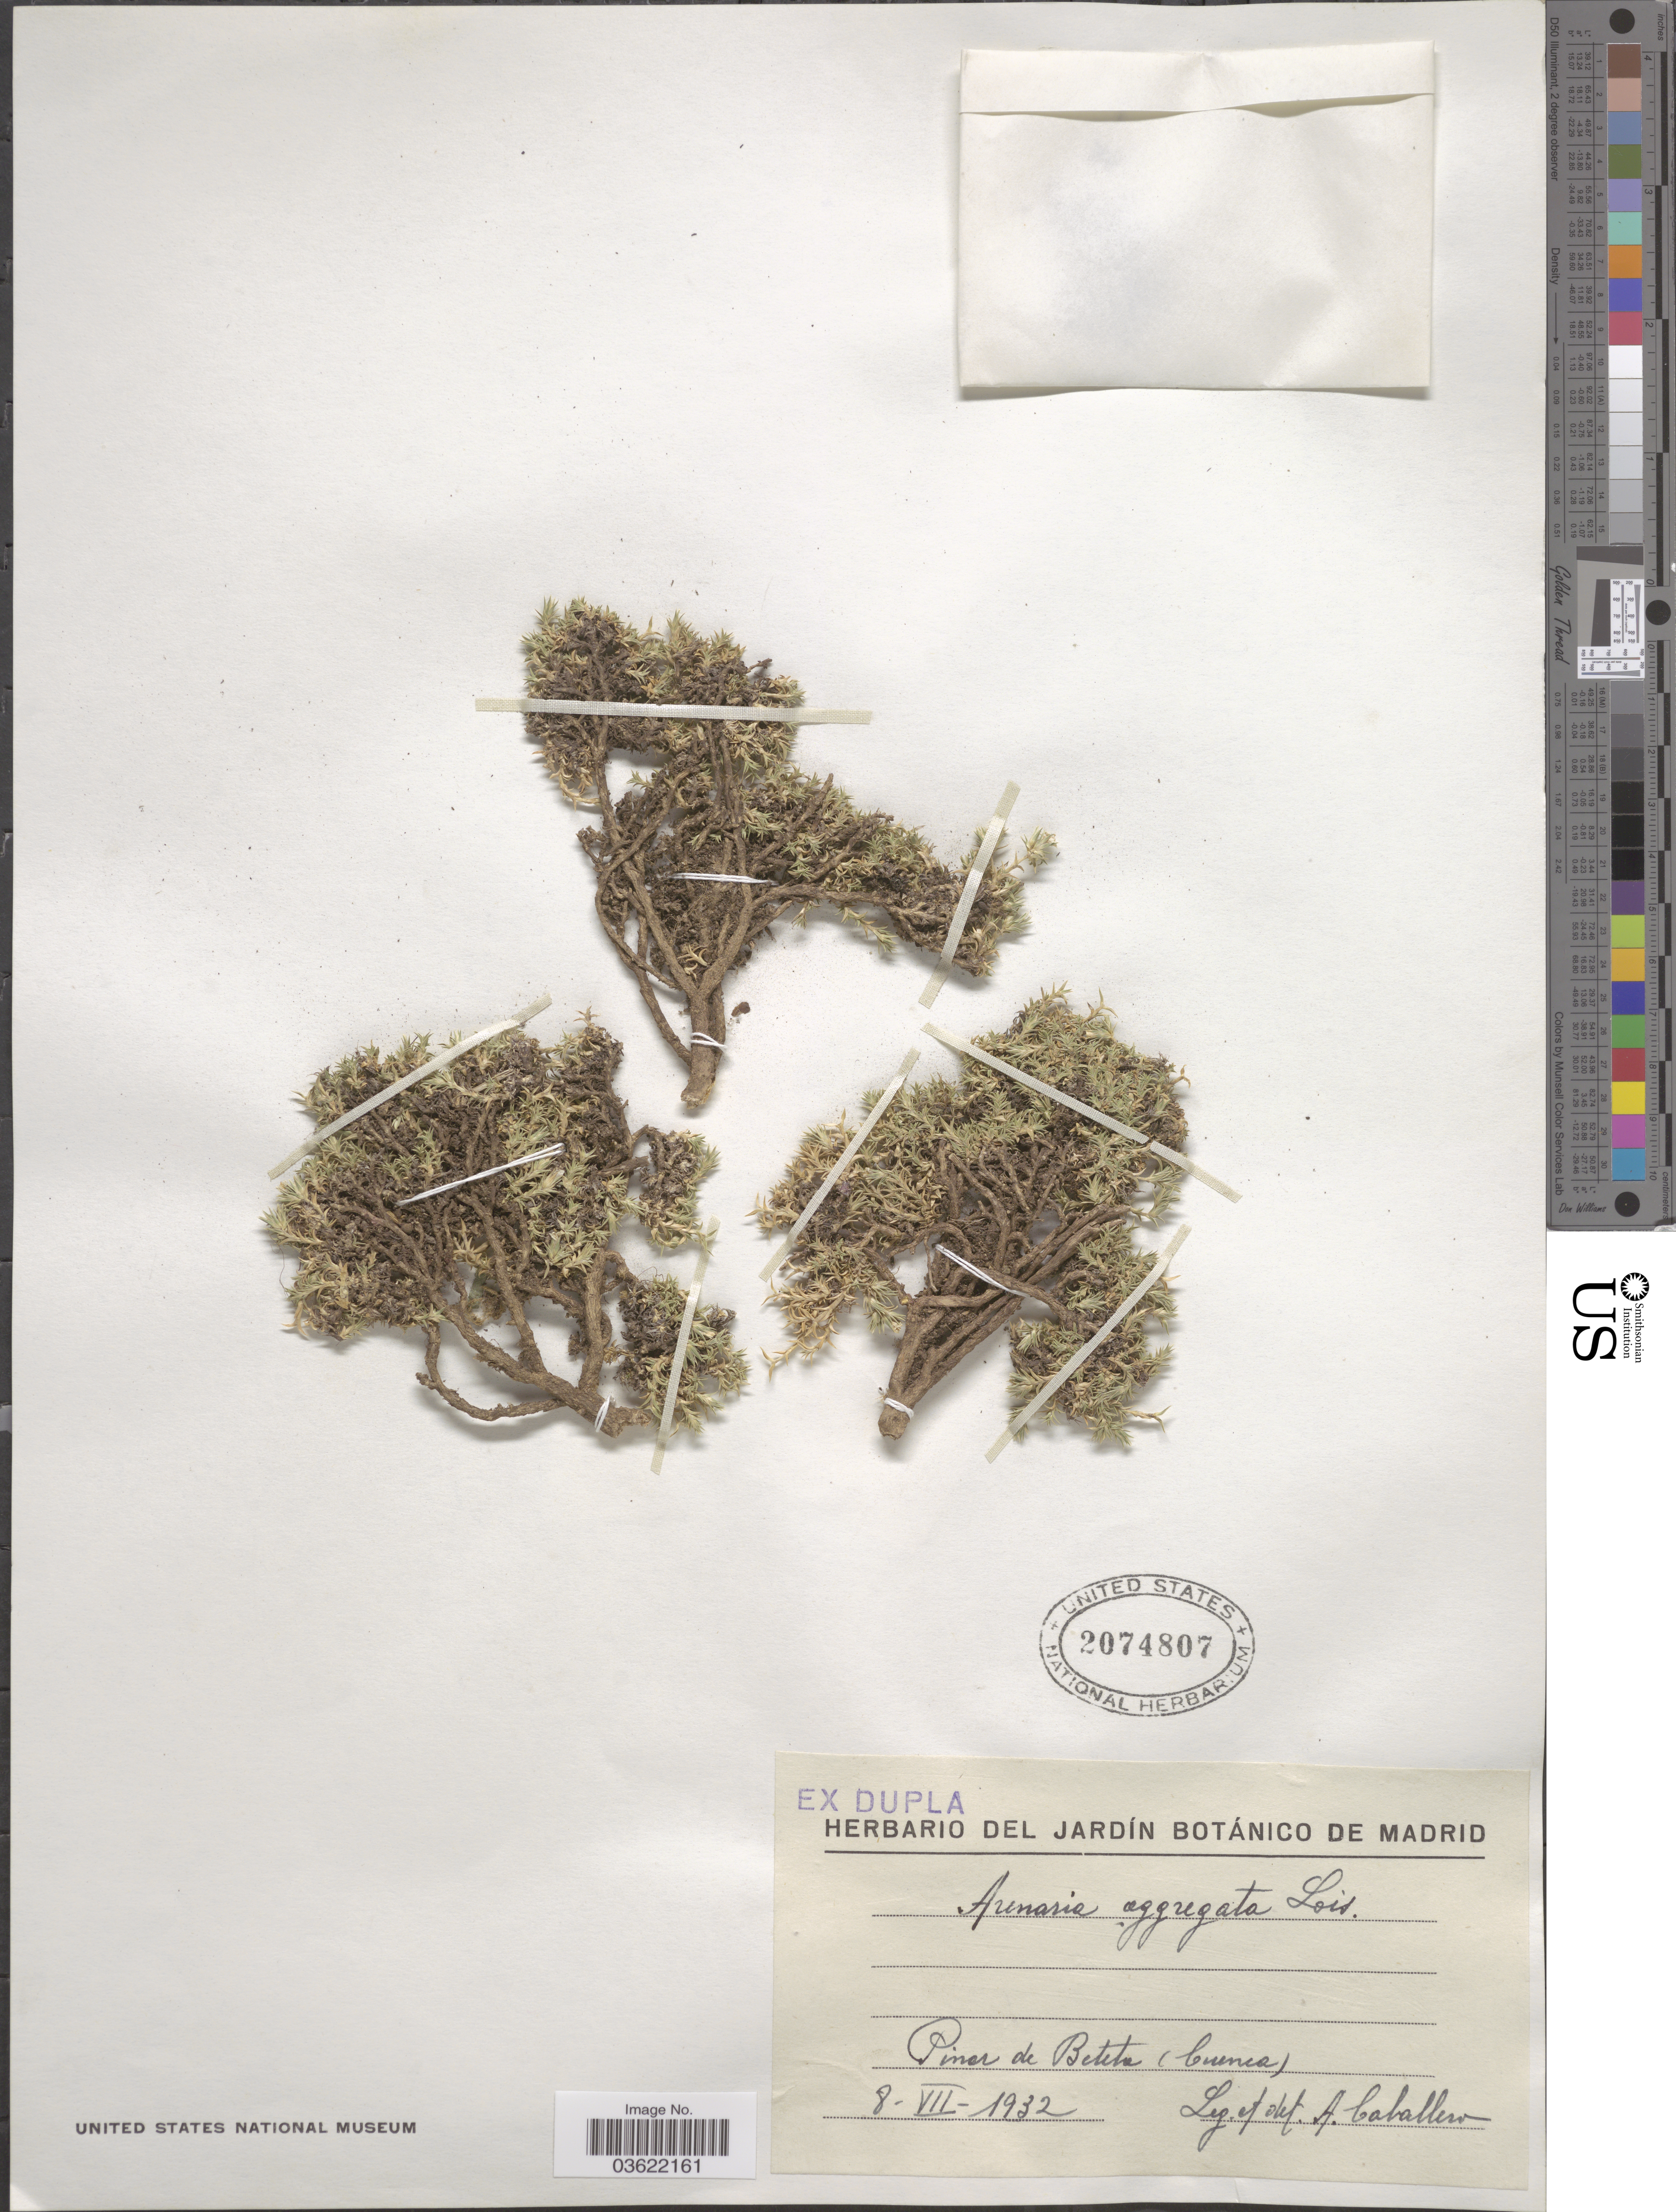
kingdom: Plantae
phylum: Tracheophyta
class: Magnoliopsida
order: Caryophyllales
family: Caryophyllaceae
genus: Arenaria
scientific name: Arenaria aggregata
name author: (L.) Loisel.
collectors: A. Caballero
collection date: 1932-07-08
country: Spain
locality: Piner de Beteta (Cuenca).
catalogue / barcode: US 2074807